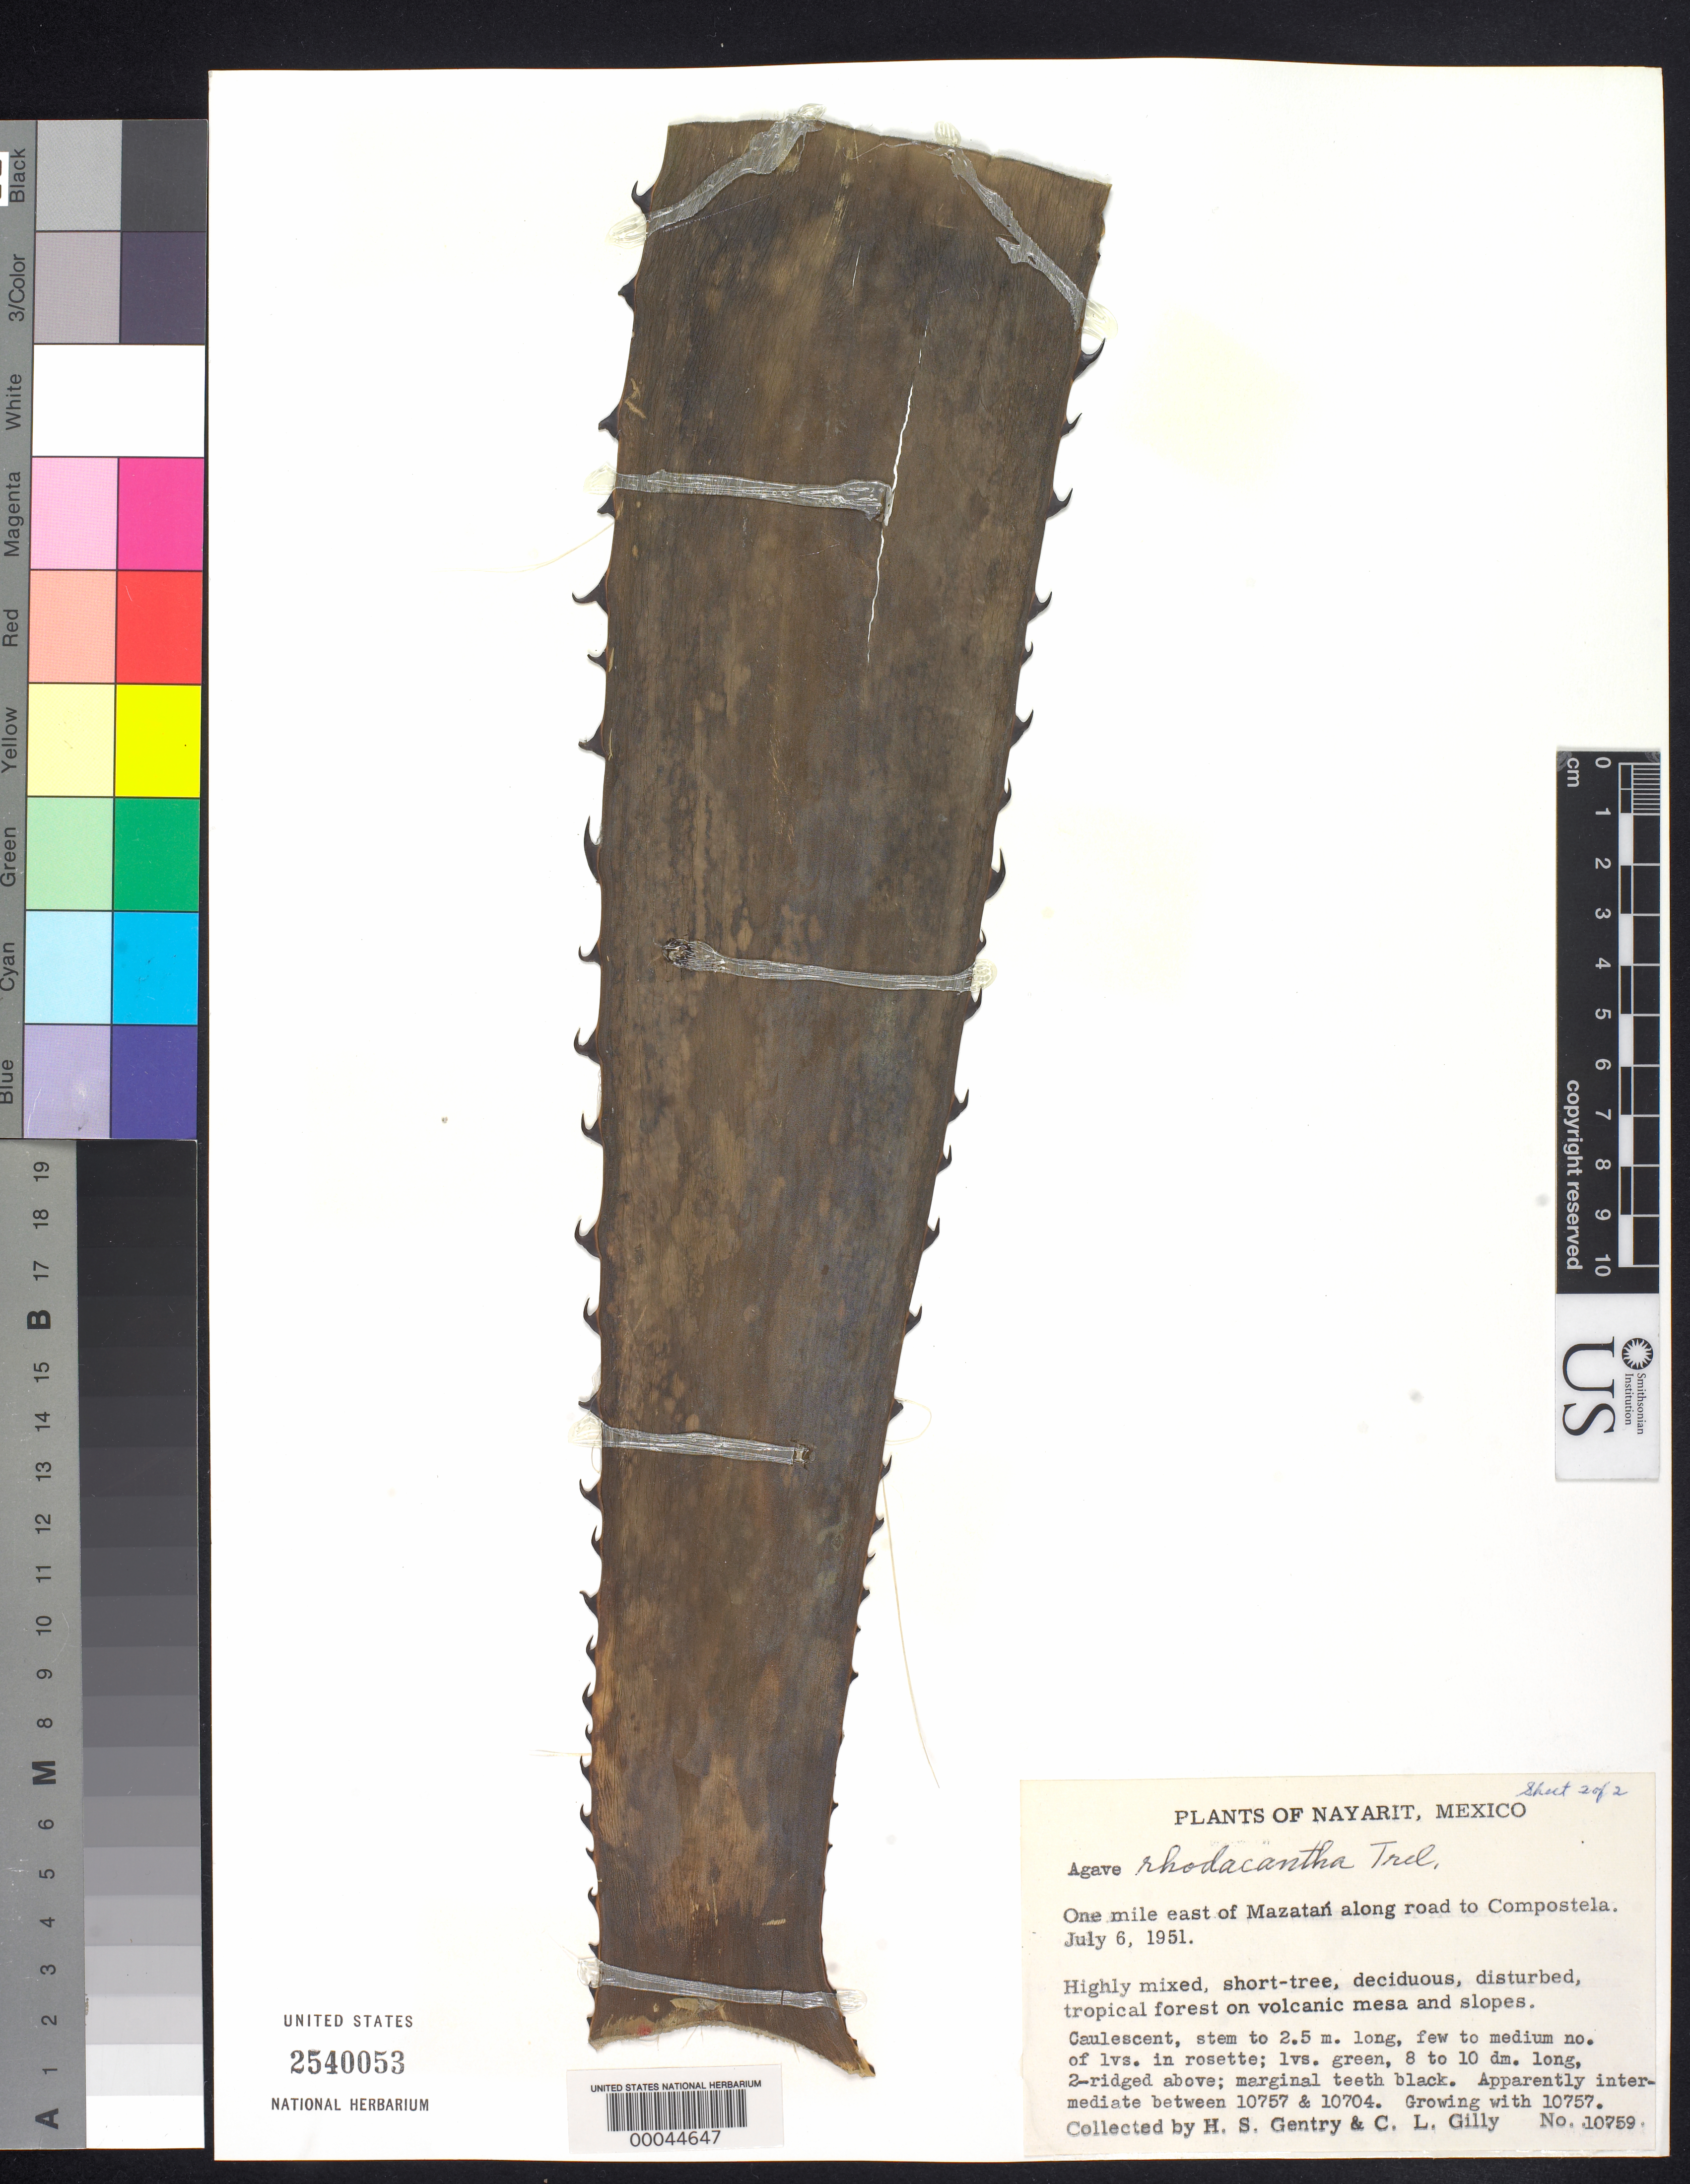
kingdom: Plantae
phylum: Tracheophyta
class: Liliopsida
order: Asparagales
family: Asparagaceae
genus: Agave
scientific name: Agave rhodacantha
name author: Trel.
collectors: H. S. Gentry & C. Gilly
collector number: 10759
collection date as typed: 06 Jul 1951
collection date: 1951-07-06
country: Mexico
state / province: Nayarit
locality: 1 mi E of Mazatan along road to Compostela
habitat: Highly mixed, short tree, deciduous, disturbed, tropical forest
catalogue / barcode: US 2540053